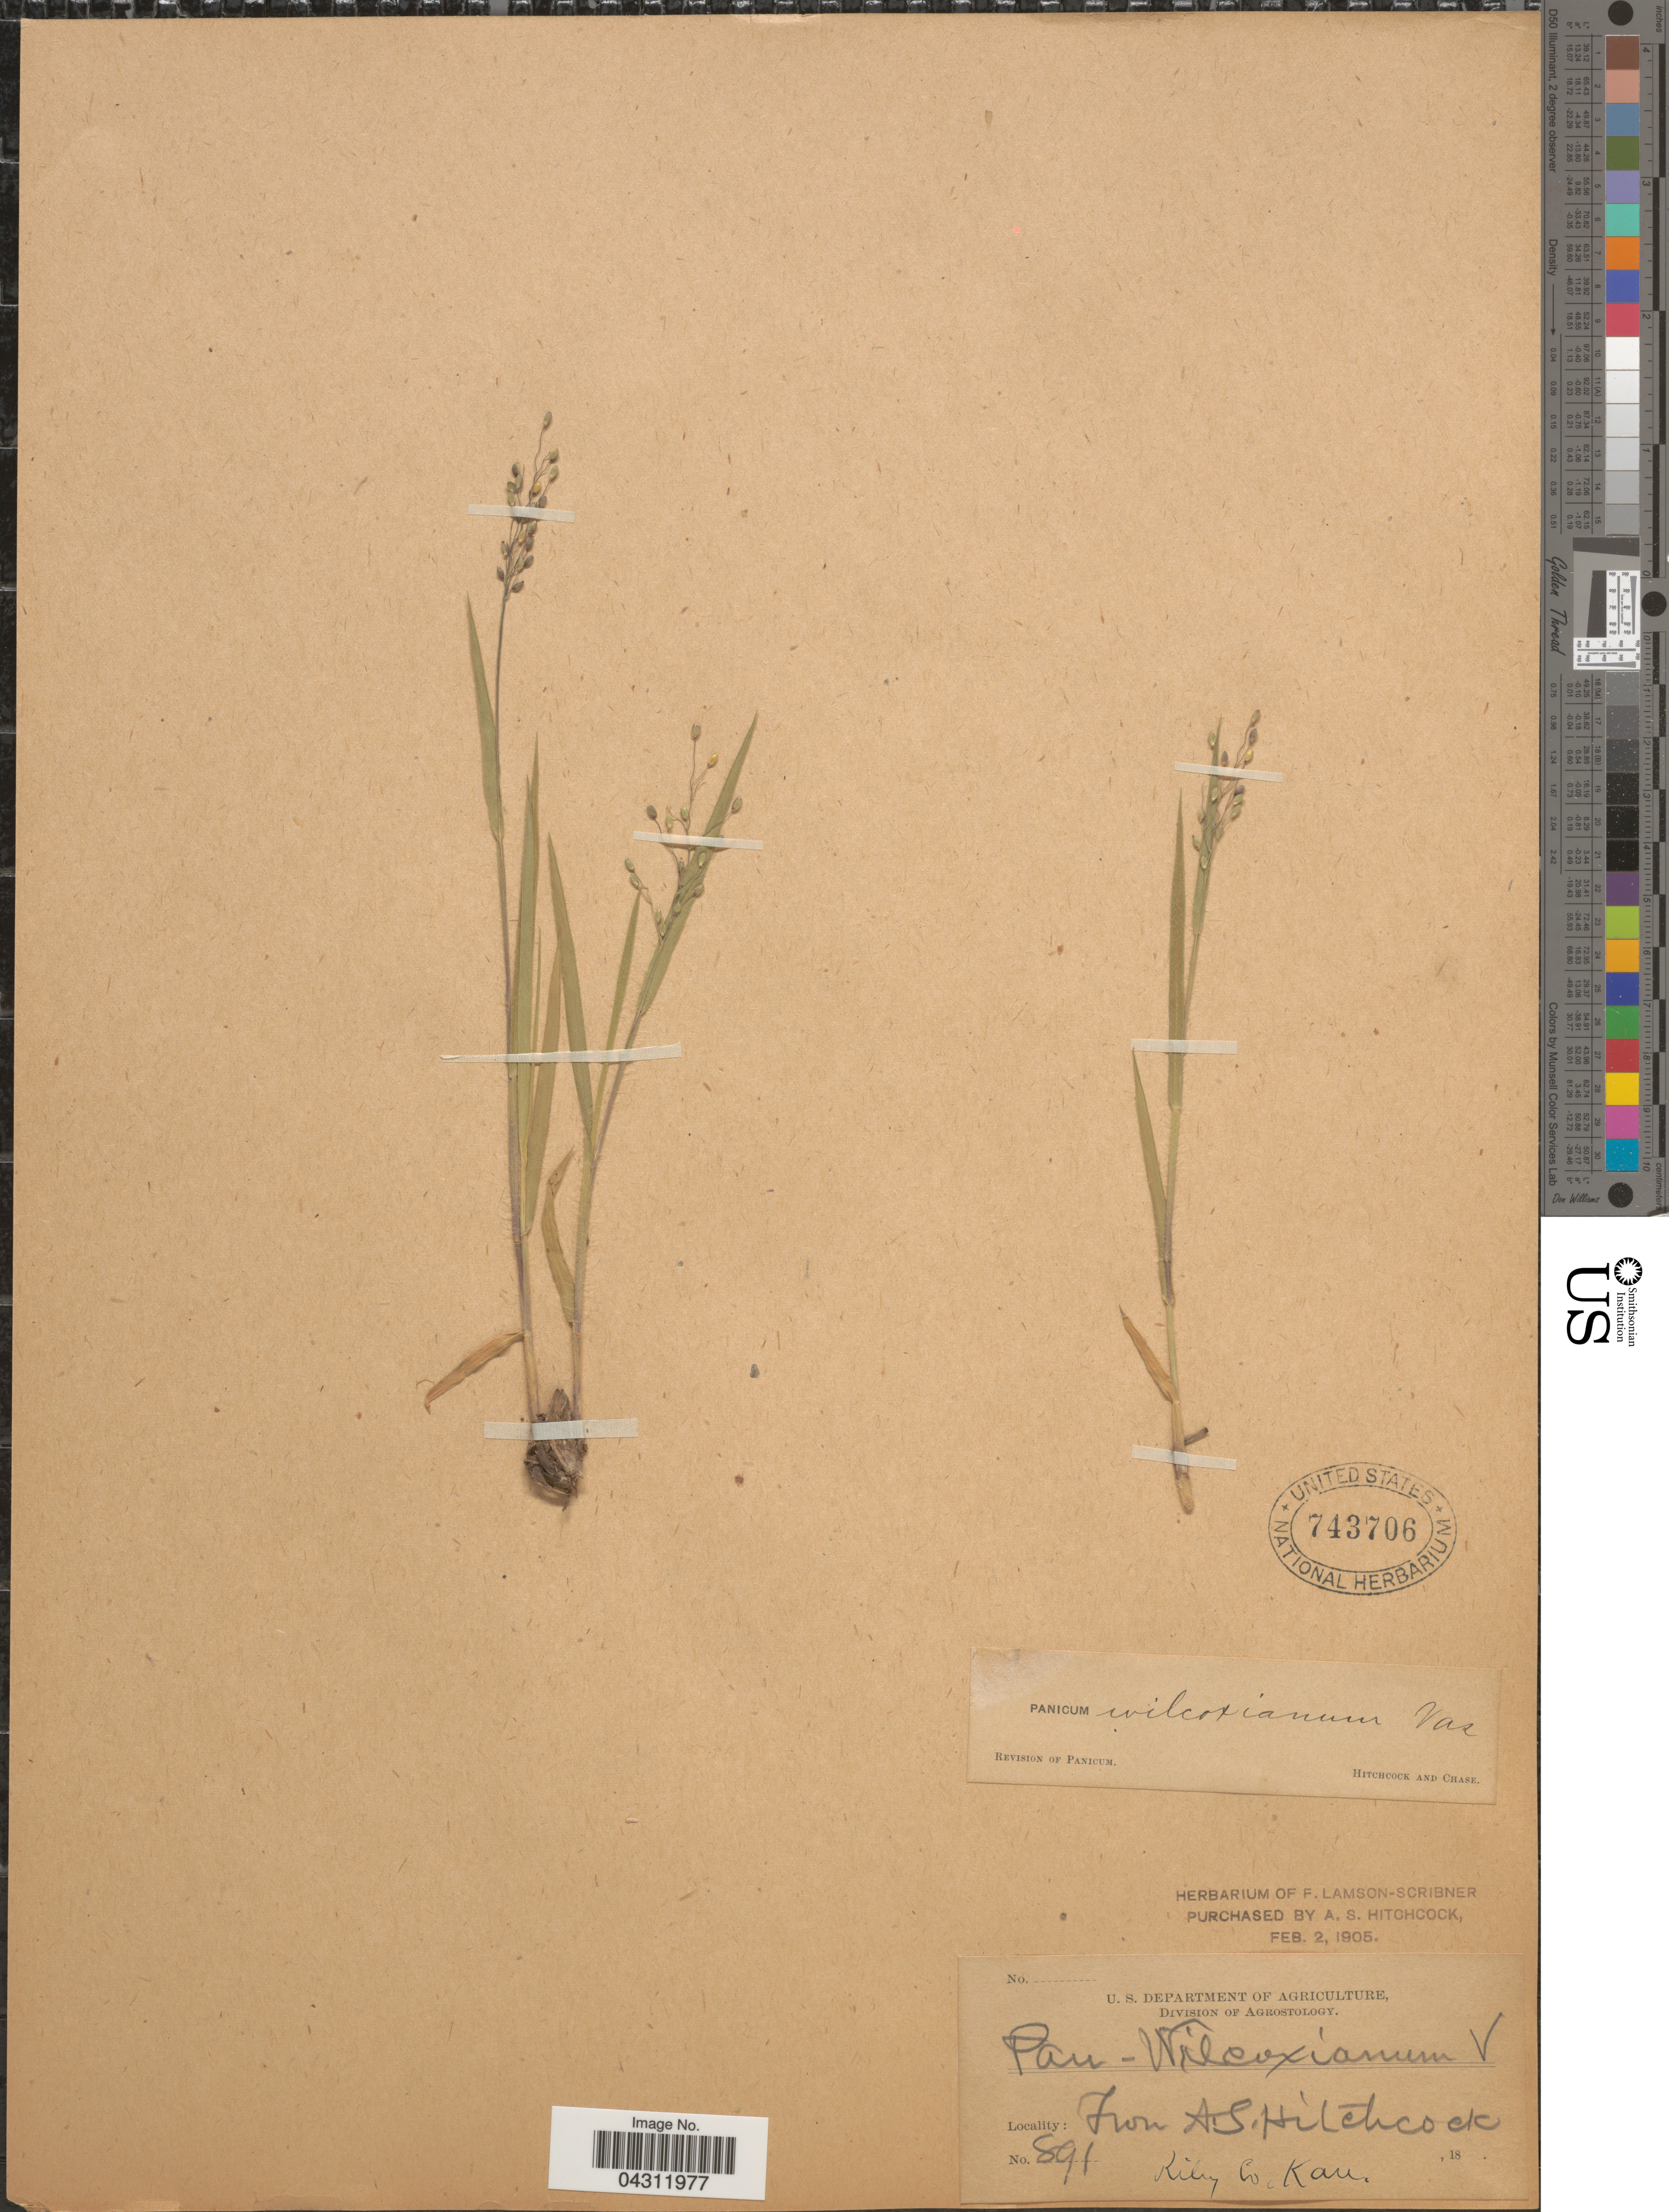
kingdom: Plantae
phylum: Tracheophyta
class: Liliopsida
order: Poales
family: Poaceae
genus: Dichanthelium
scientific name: Dichanthelium wilcoxianum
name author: Freckmann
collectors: A. S. Hitchcock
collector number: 891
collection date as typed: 18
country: United States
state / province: Kansas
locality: Riley Co.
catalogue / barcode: US 743706